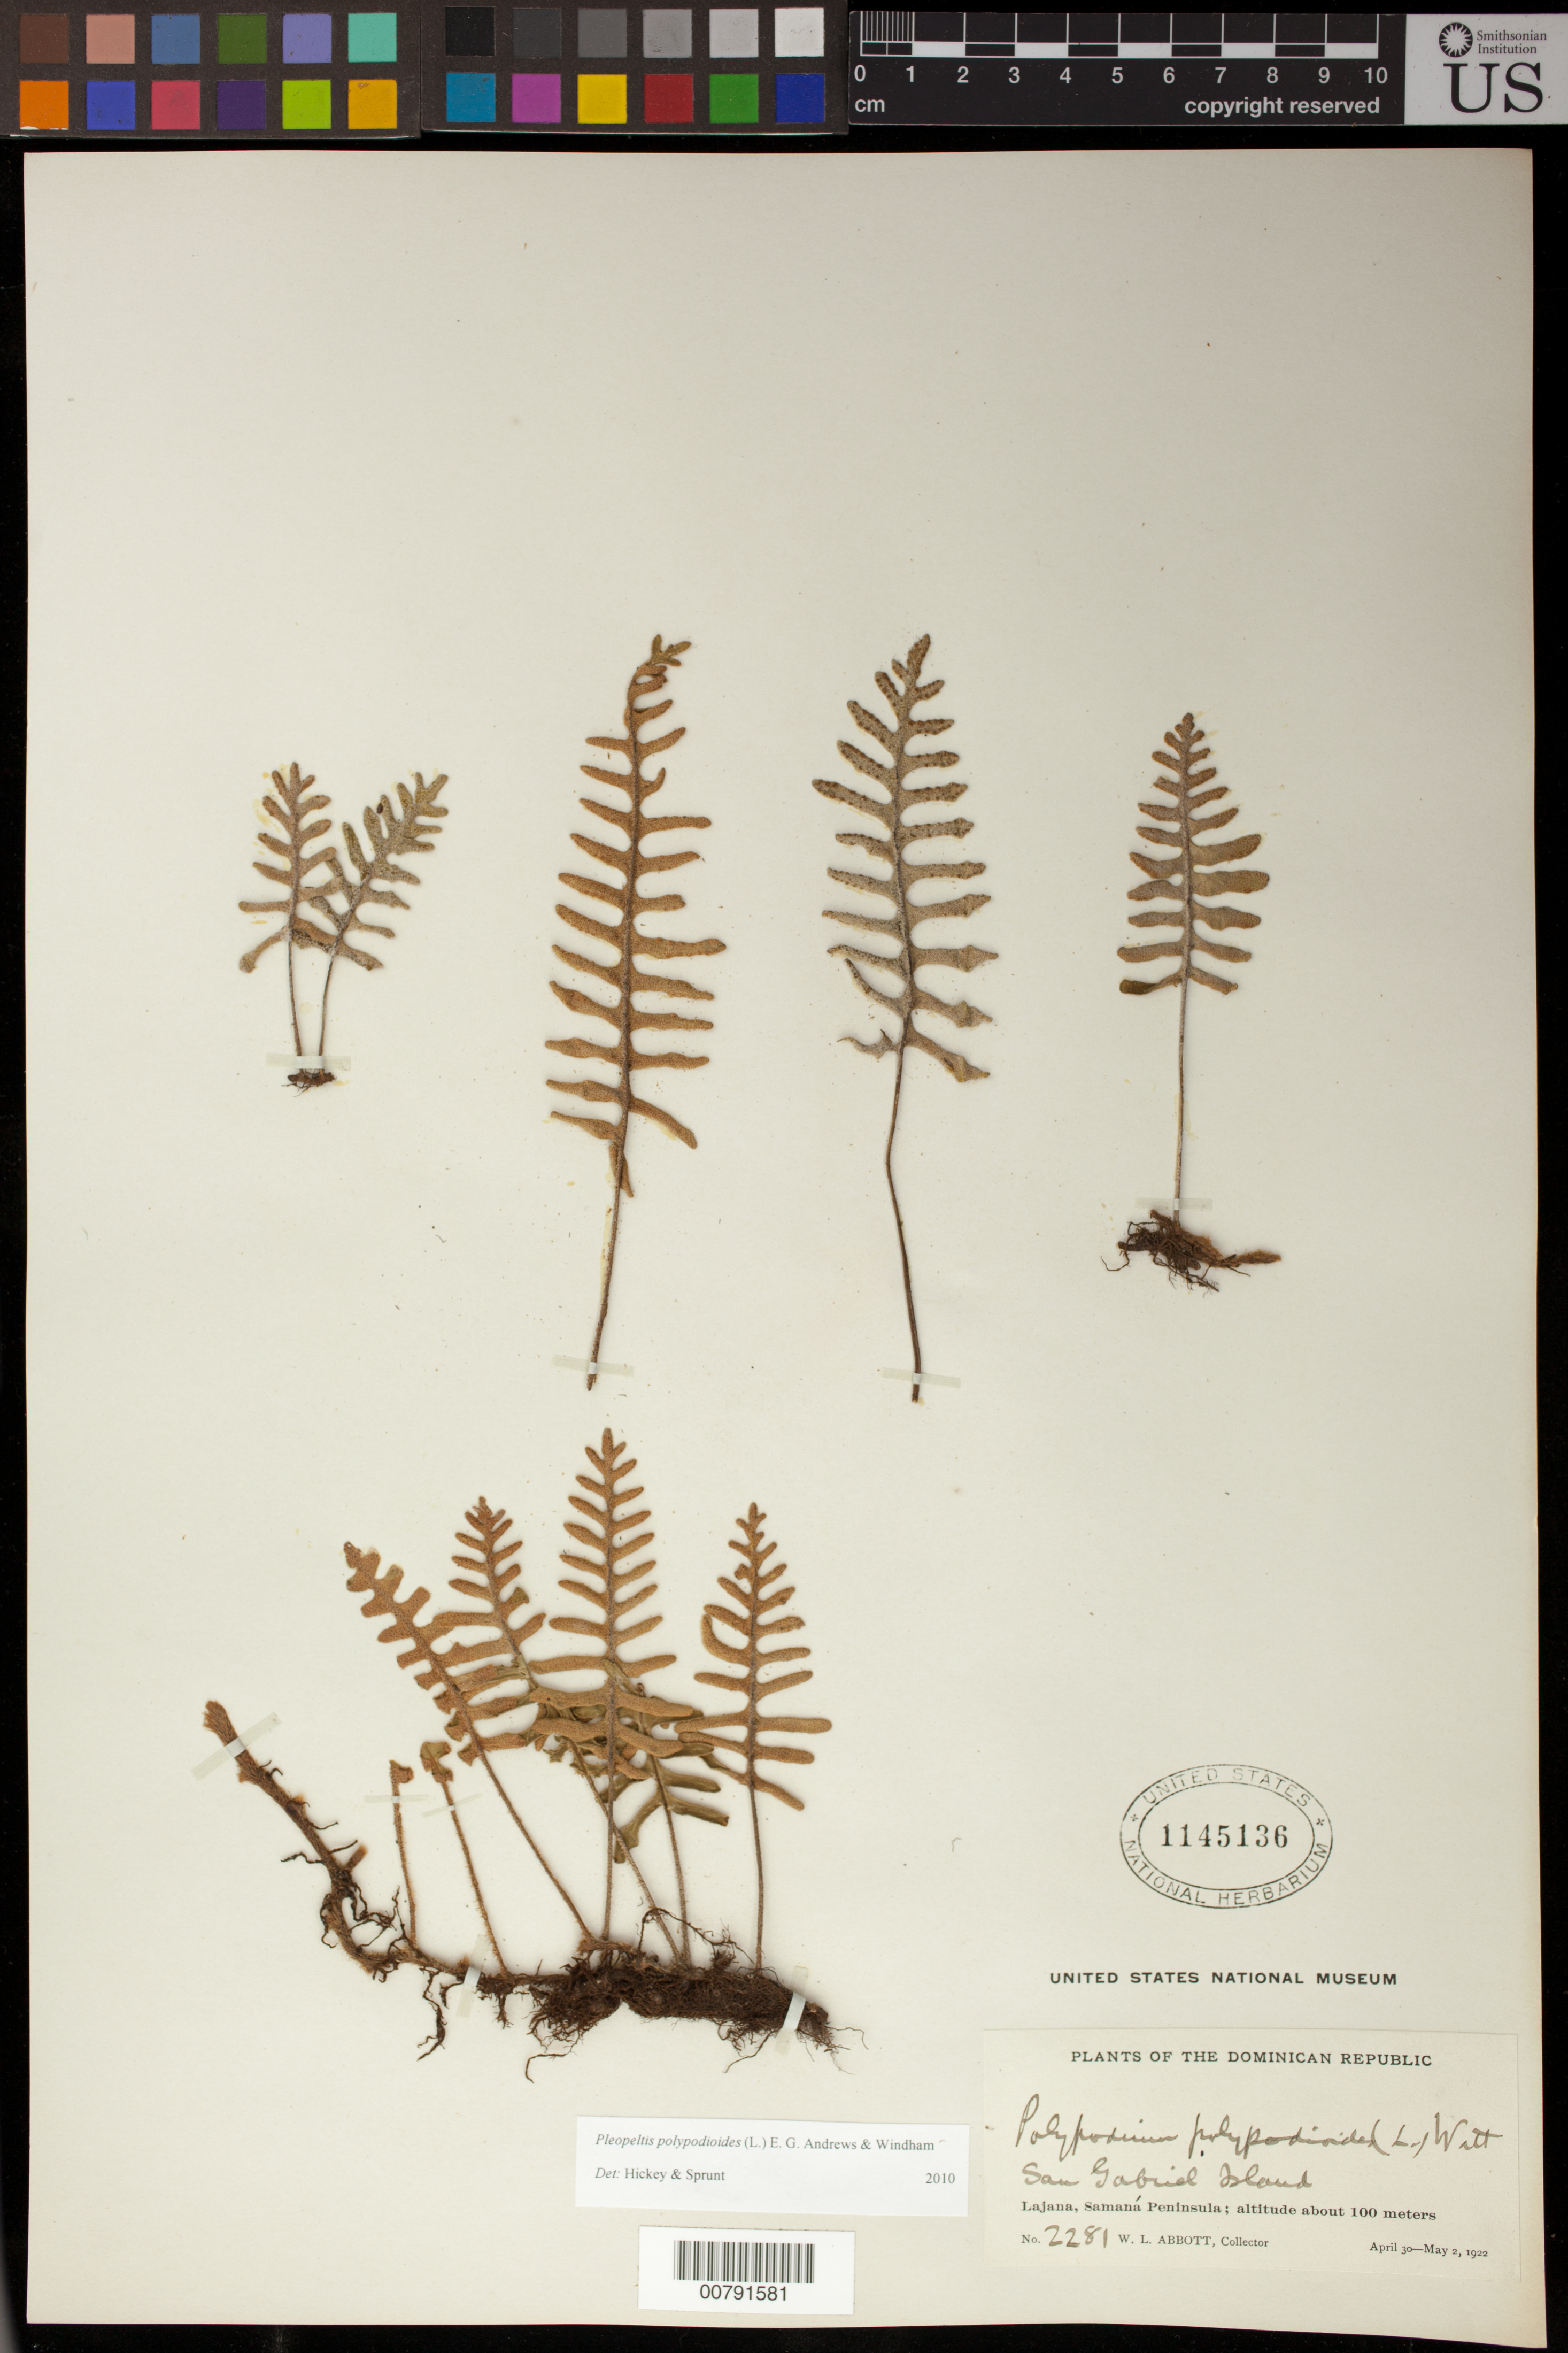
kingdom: Plantae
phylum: Tracheophyta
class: Polypodiopsida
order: Polypodiales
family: Polypodiaceae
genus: Pleopeltis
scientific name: Pleopeltis polypodioides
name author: (L.) E.G. Andrews & Windham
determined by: Hickey, R. J.; Sprunt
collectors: W. L. Abbott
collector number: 2281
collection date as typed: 30 Apr 1922 02 May 1922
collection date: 1922-04-30/1922-05-02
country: Dominican Republic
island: Hispaniola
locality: San Gabriel Island; Lajana, Samaná Peninsula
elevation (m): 100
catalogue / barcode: US 1145136